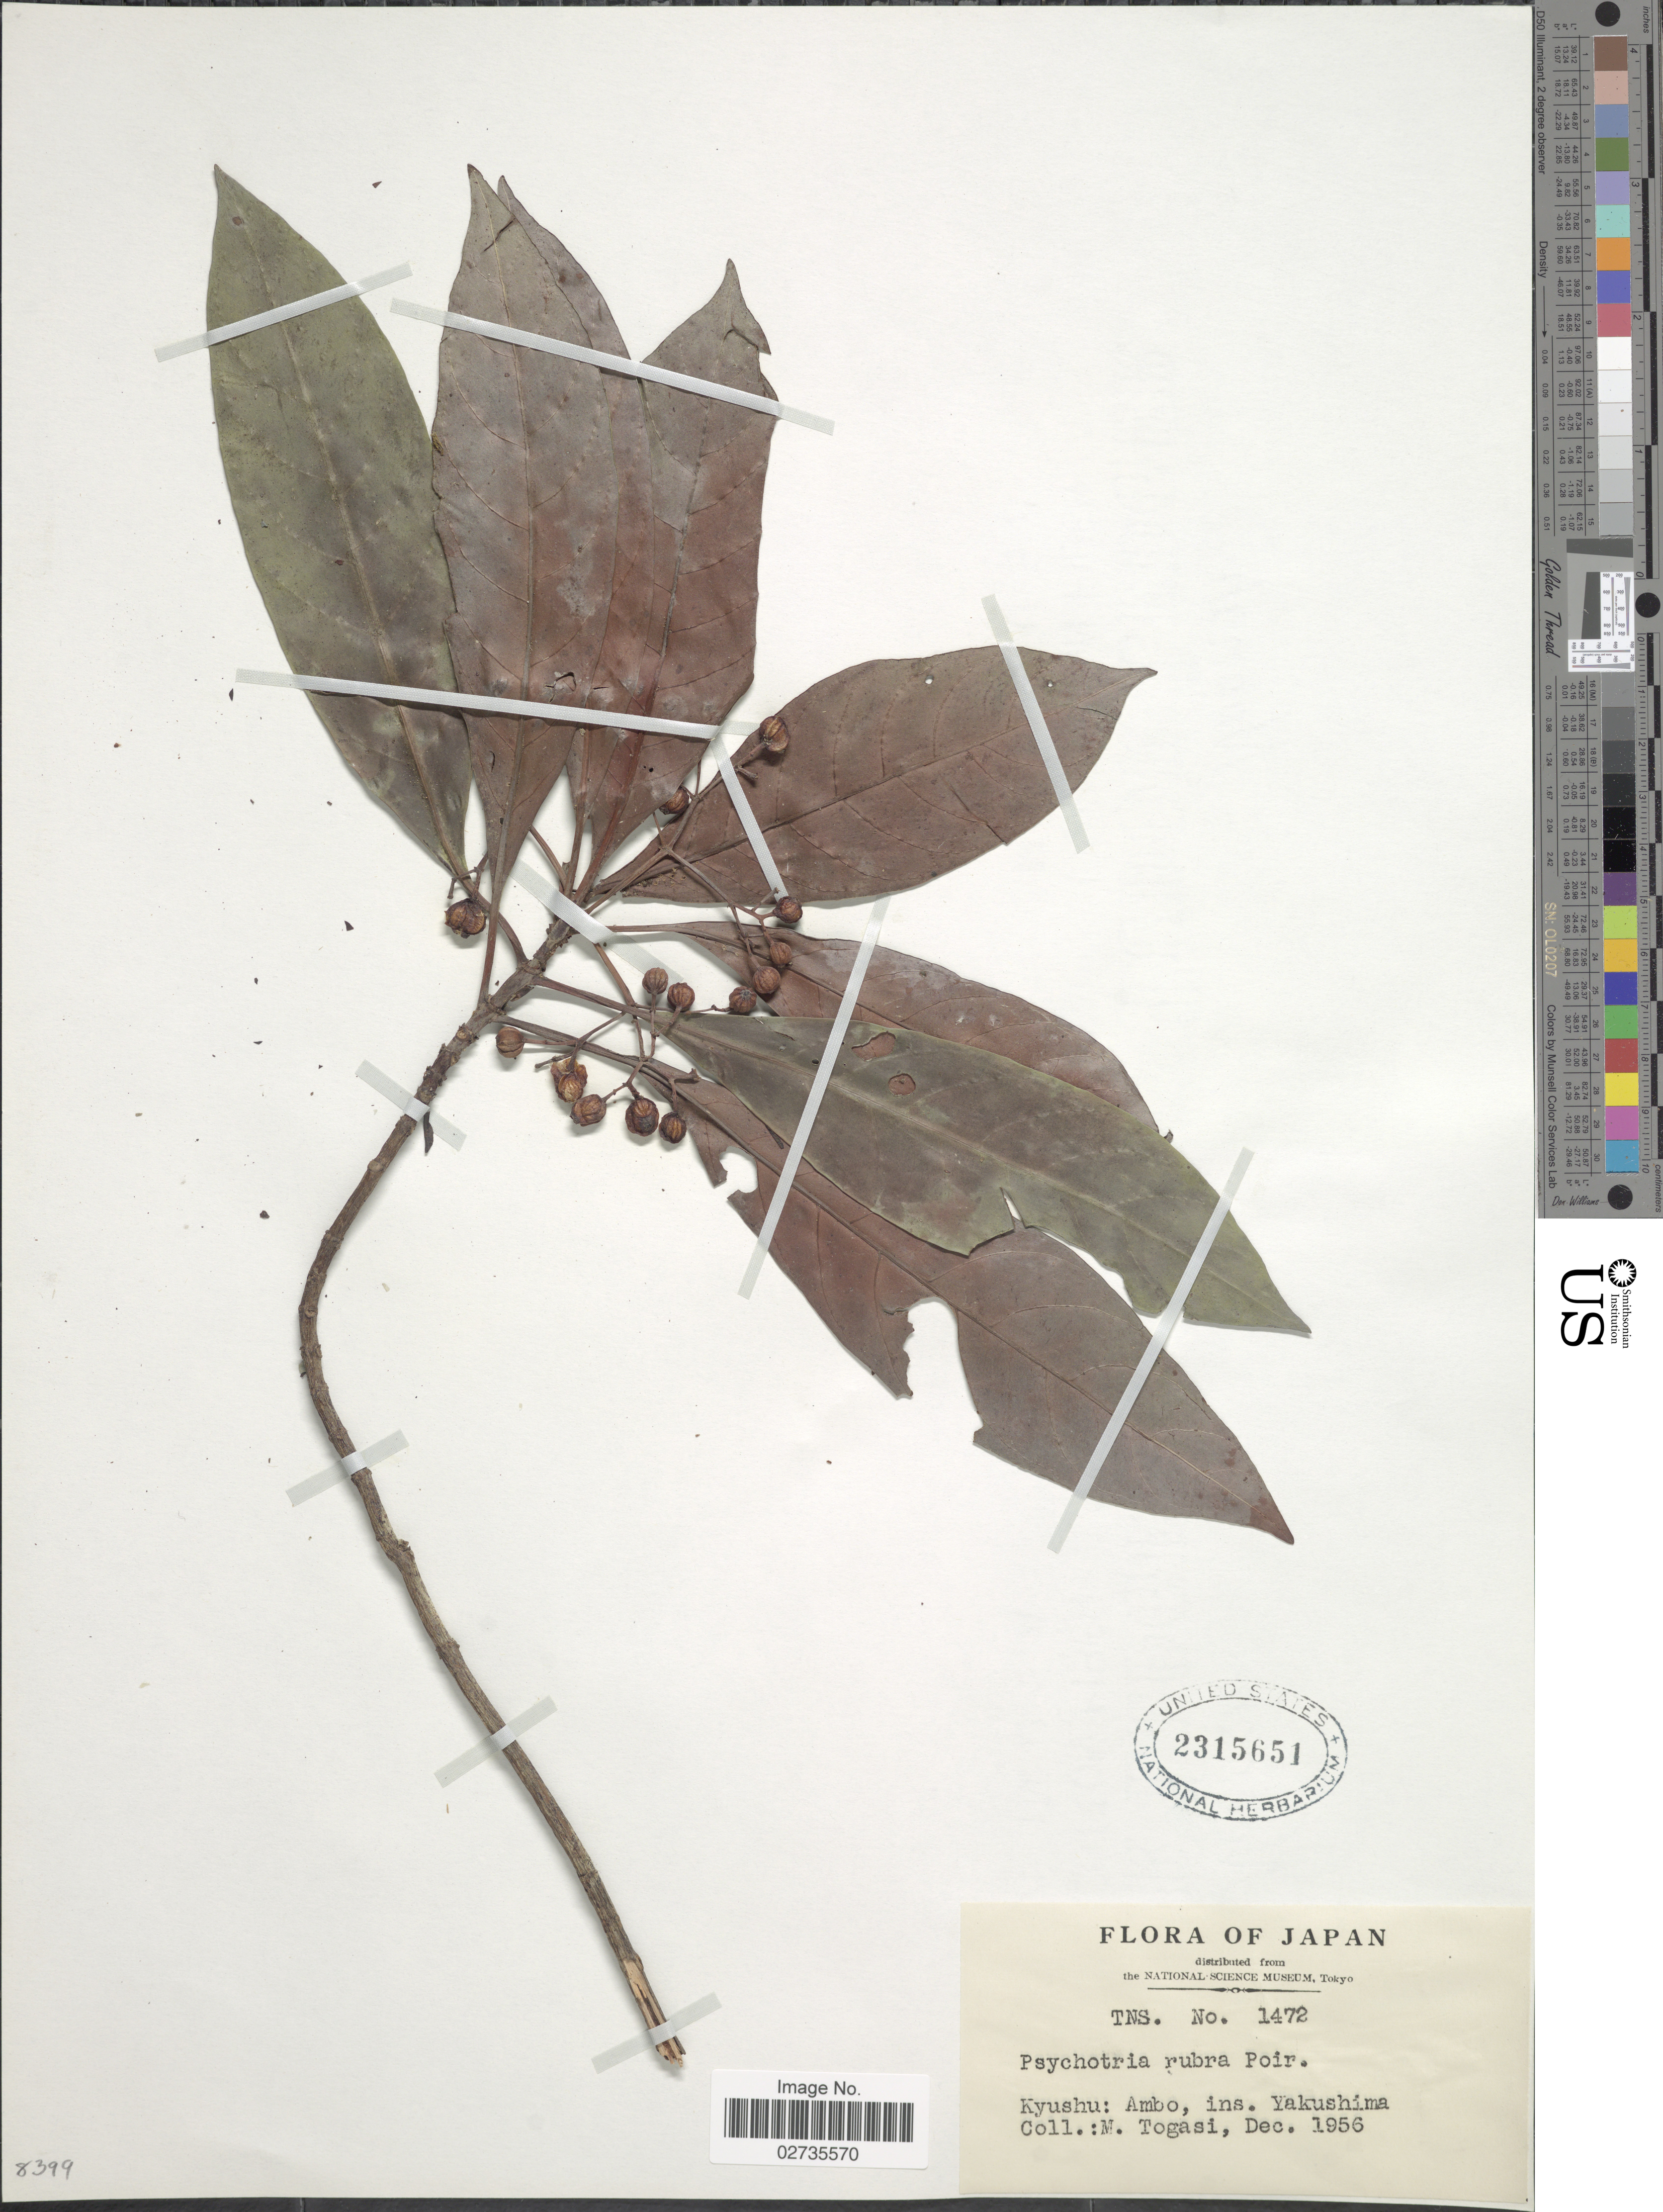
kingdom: Plantae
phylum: Tracheophyta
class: Magnoliopsida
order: Gentianales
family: Rubiaceae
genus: Psychotria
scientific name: Psychotria rubra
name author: (Lour.) Poir.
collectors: M. Togasi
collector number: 1472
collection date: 1956-12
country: Japan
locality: Kyushu: Ambo, ins. Yakushima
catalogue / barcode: US 2315651